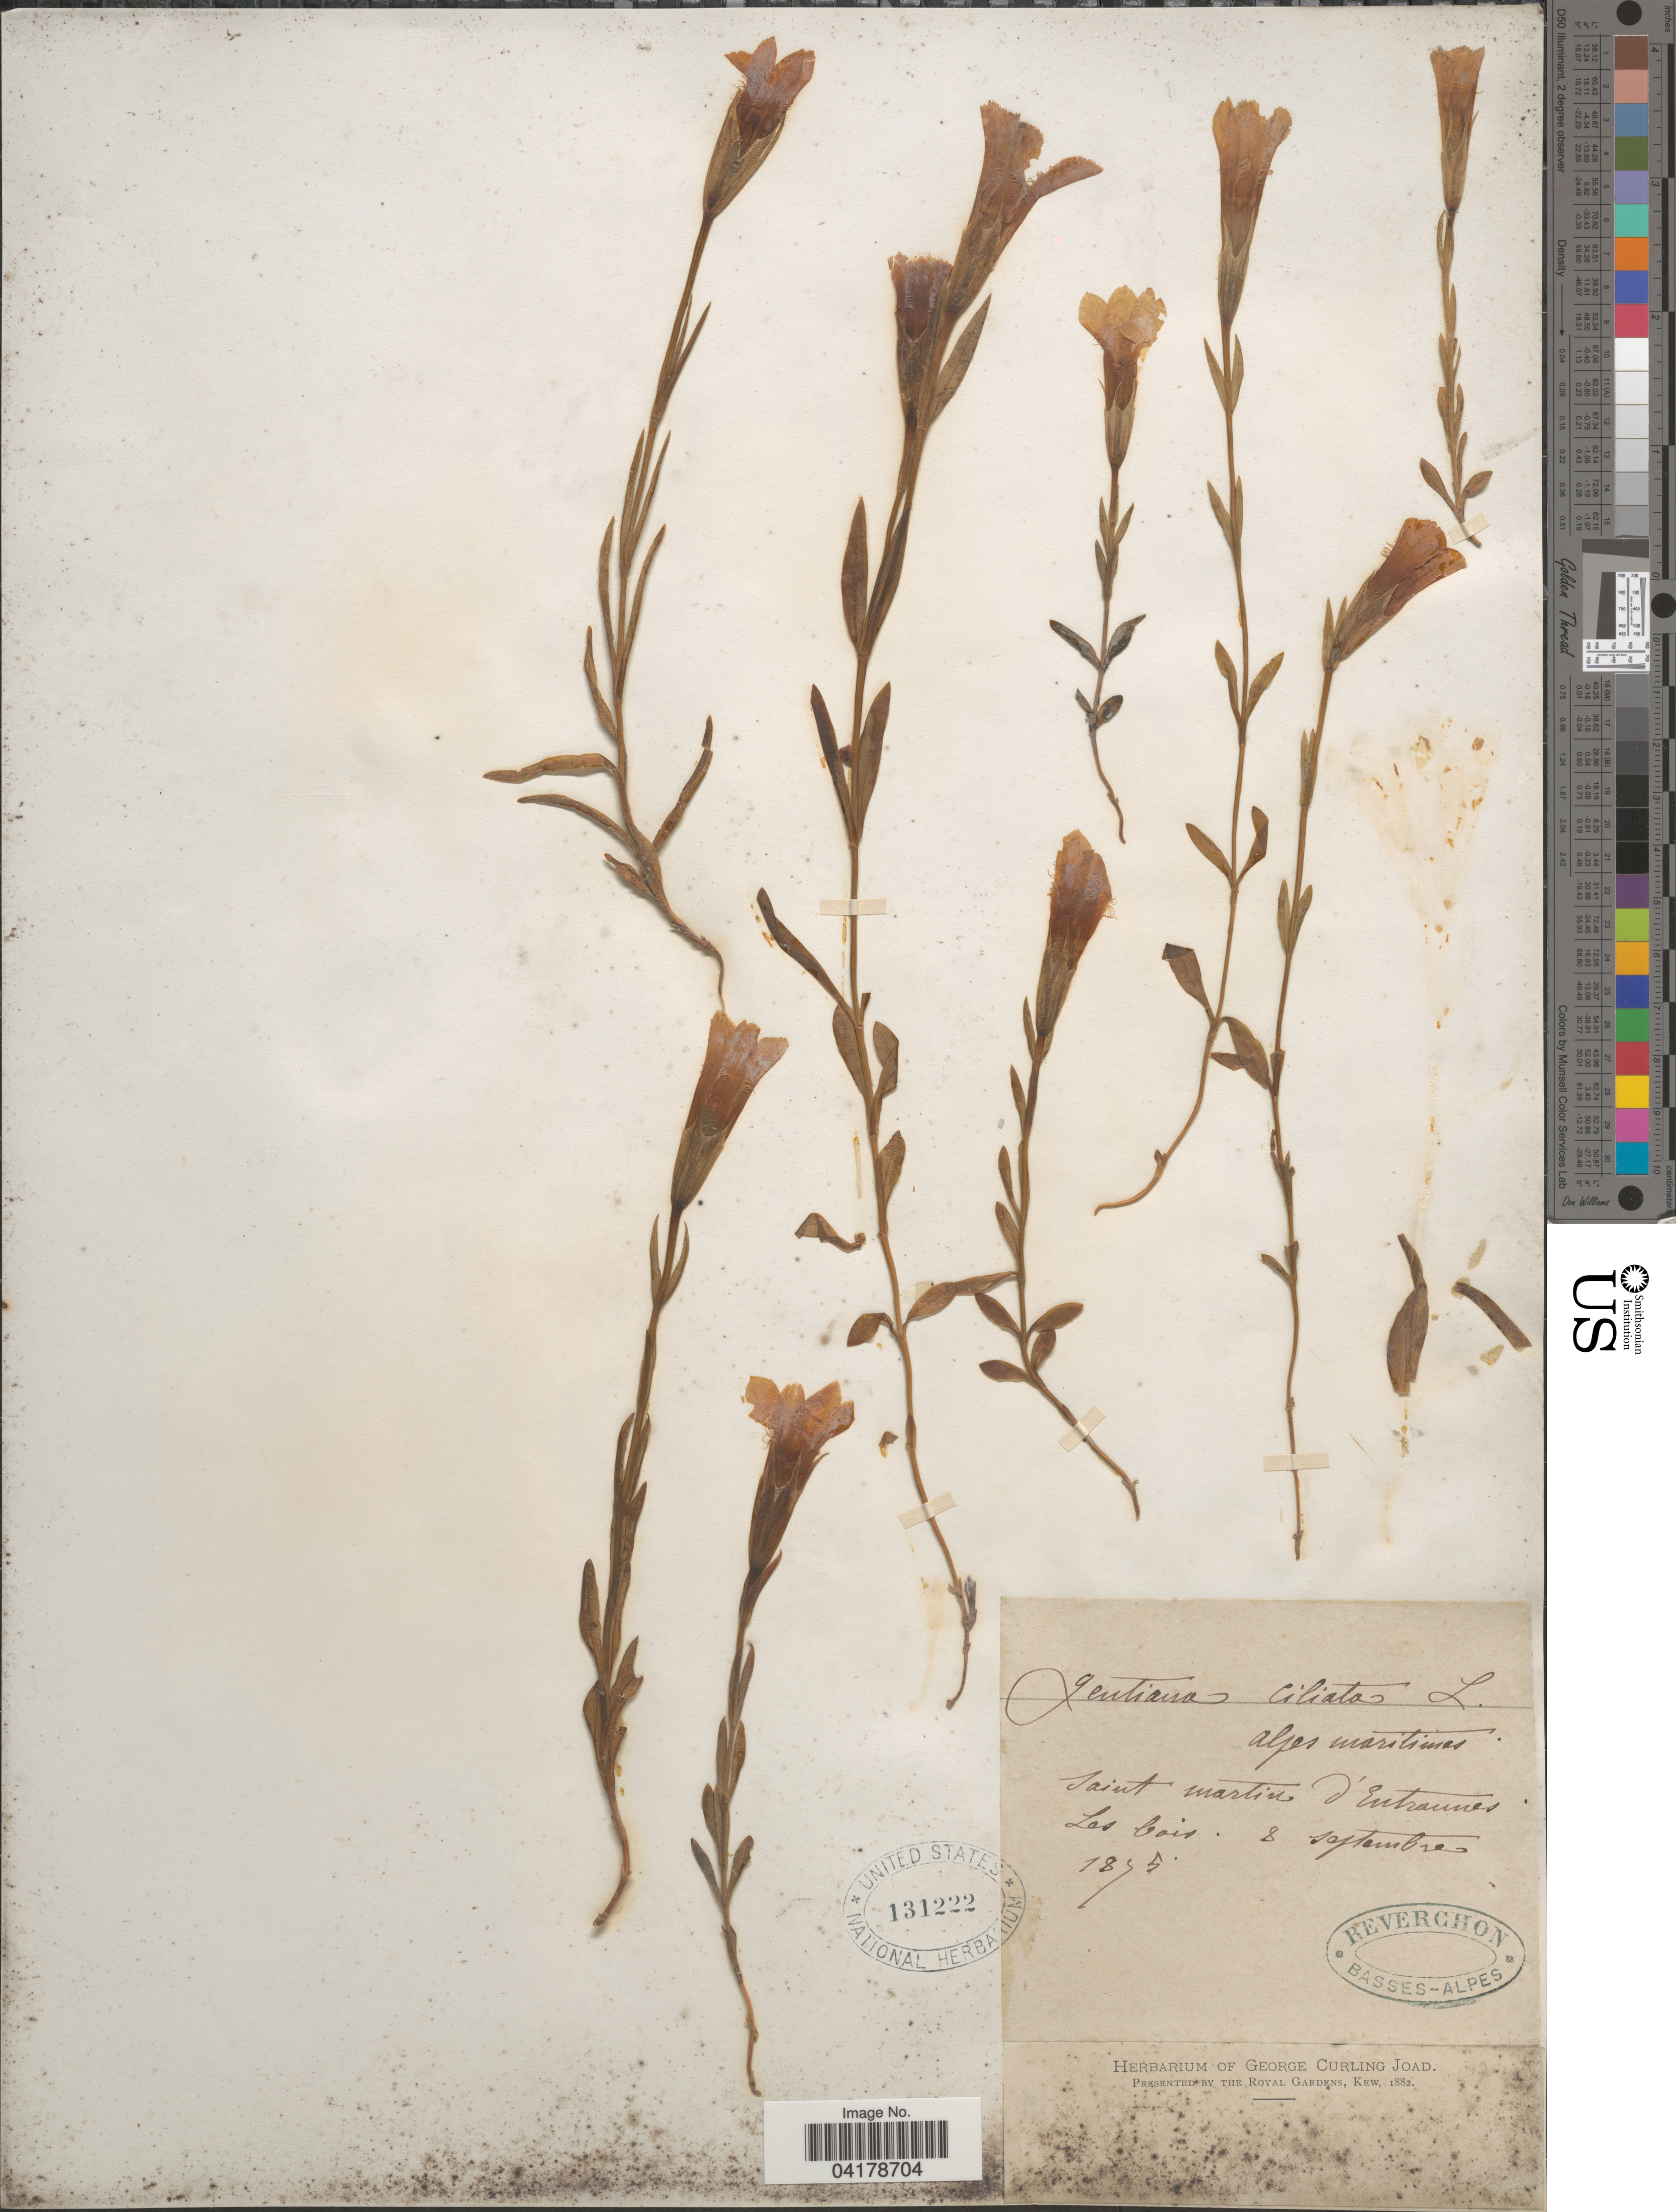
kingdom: Plantae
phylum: Tracheophyta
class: Magnoliopsida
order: Gentianales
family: Gentianaceae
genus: Gentiana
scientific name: Gentiana ciliata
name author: L.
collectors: -. Reverchon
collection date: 1875-09-08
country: France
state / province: Provence-Alpes-Côte d'Azur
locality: Alpes maritimes. Saint martin d'Entraunes. Les bois.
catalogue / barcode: US 131222